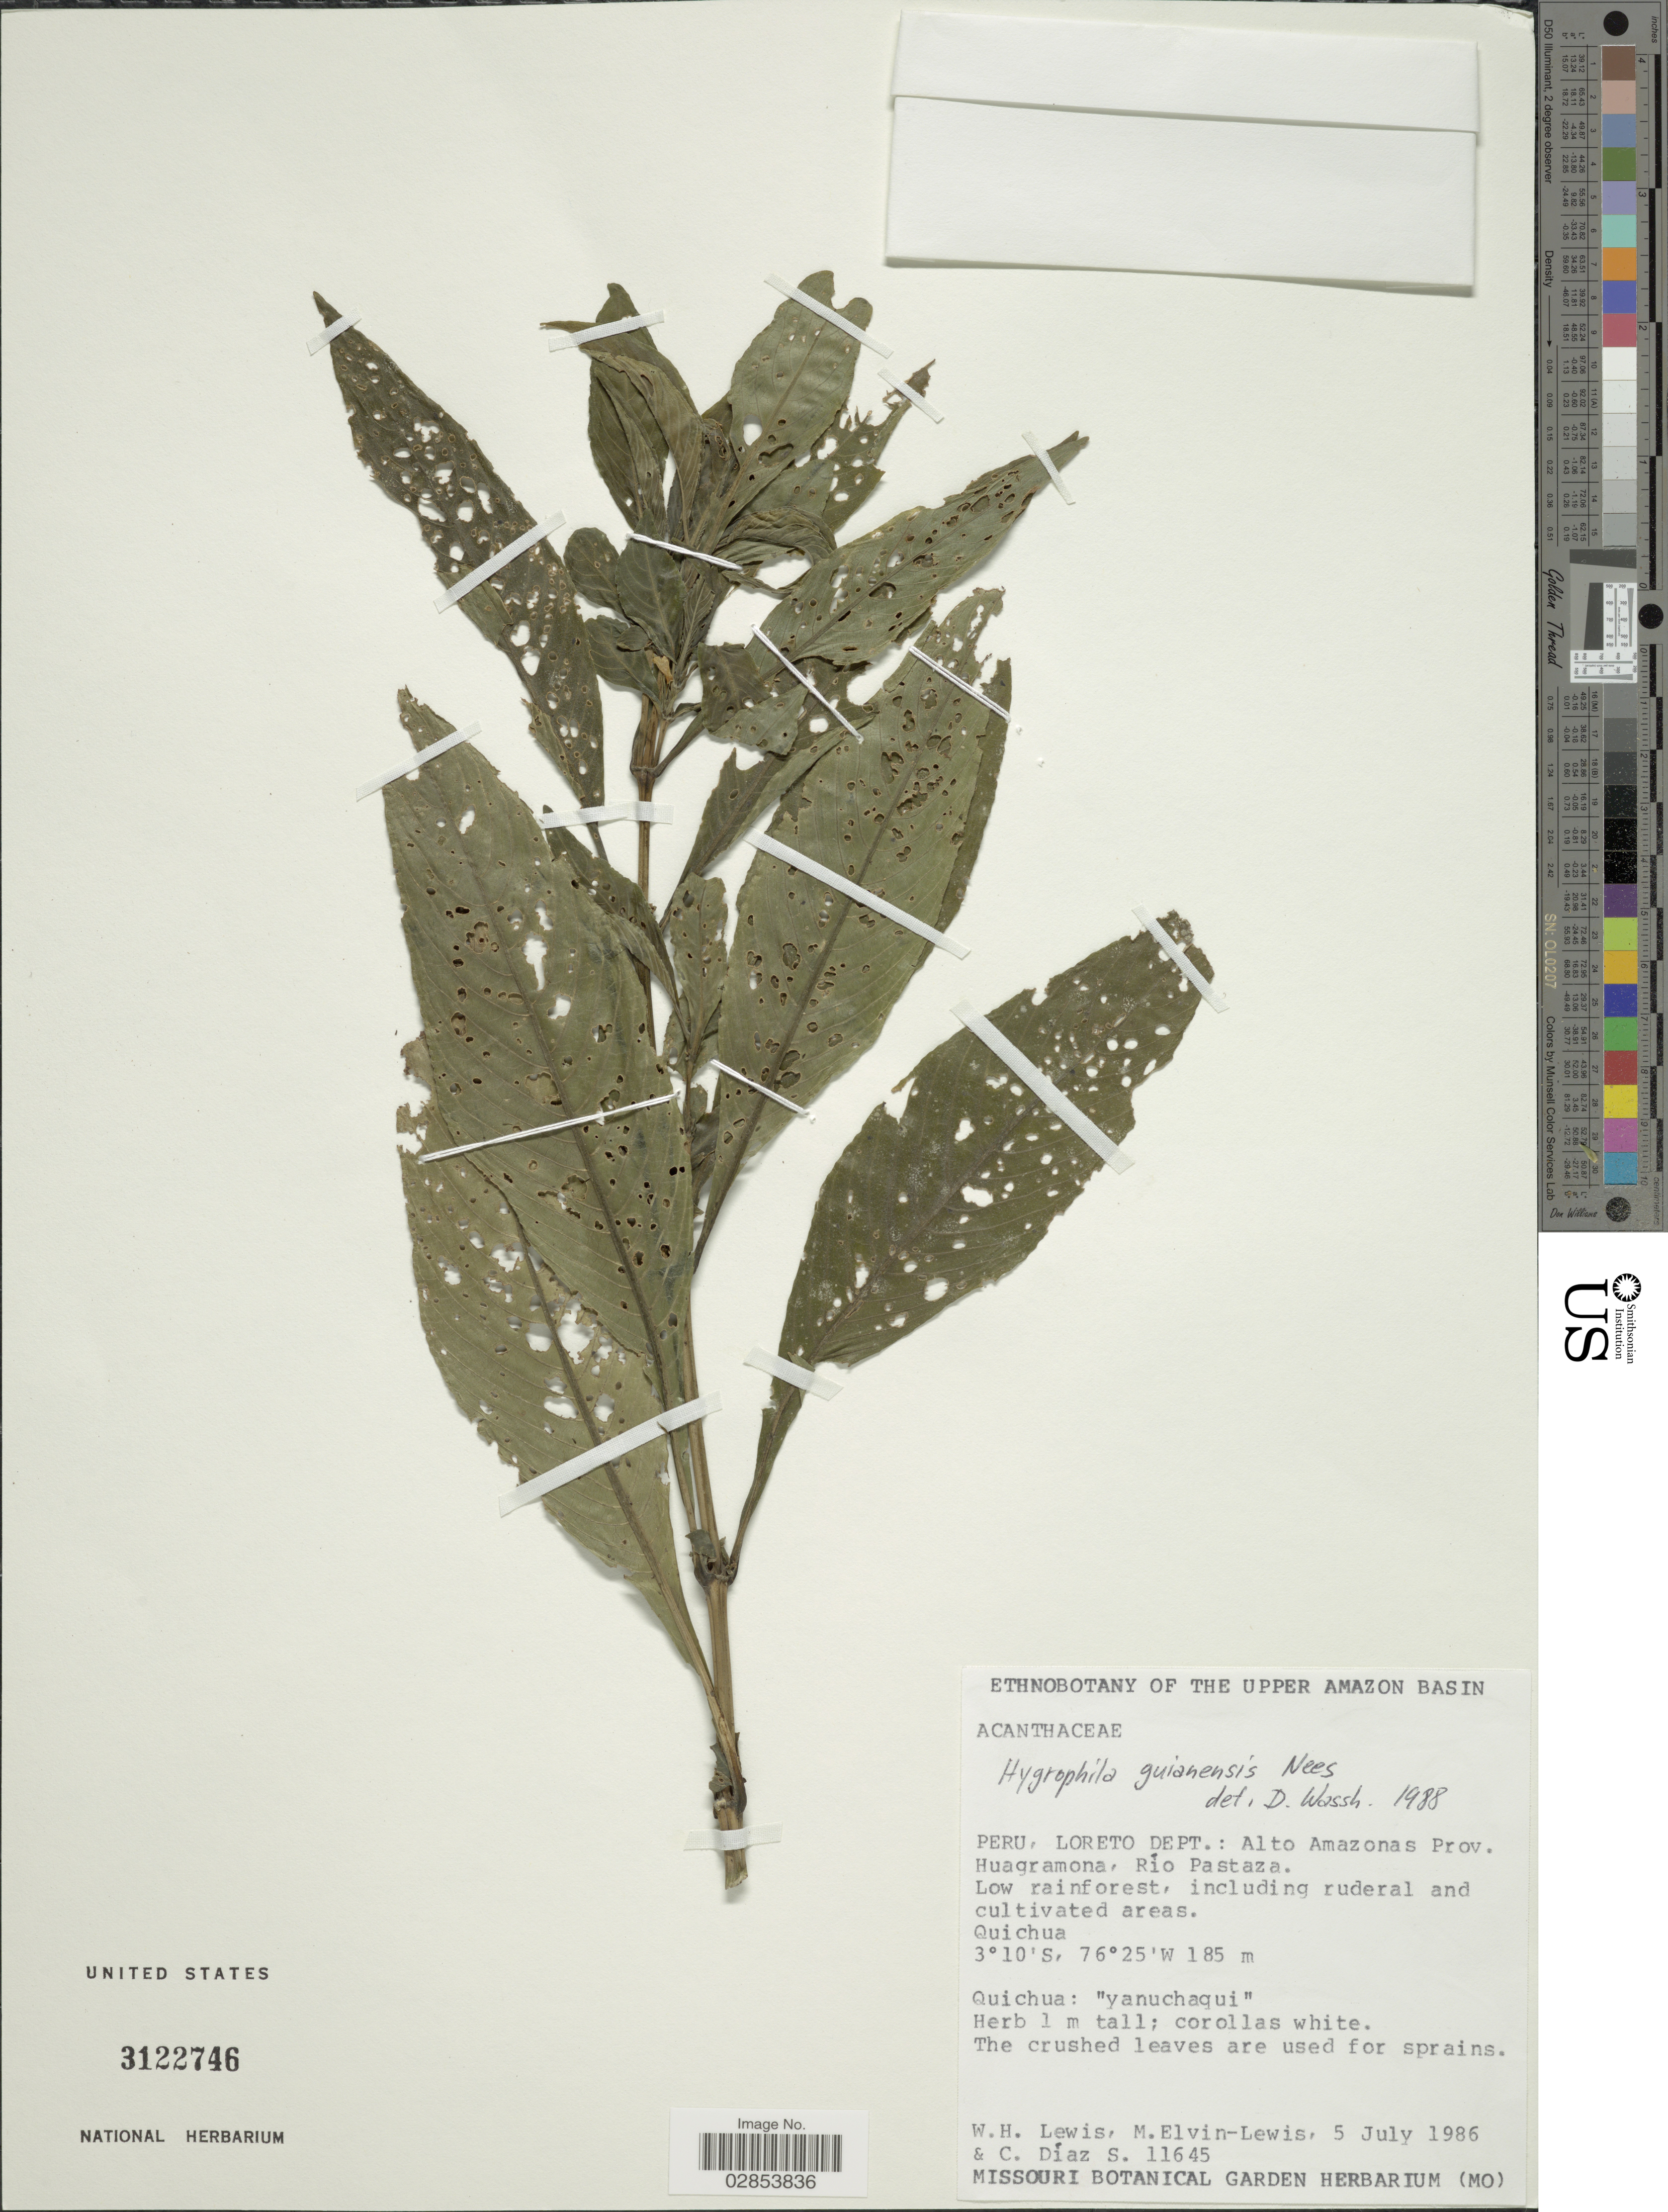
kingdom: Plantae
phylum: Tracheophyta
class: Magnoliopsida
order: Lamiales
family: Acanthaceae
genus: Hygrophila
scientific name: Hygrophila costata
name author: Nees & T. Nees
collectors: W. H. Lewis, M. Elvin-Lewis & C. Diaz Santibanez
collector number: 11645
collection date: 1986-07-05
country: Peru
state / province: Loreto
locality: Loreto Dept.: Alto Amazonas Prov. Huagramona, Río Pastaza.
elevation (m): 185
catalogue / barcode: US 3122746